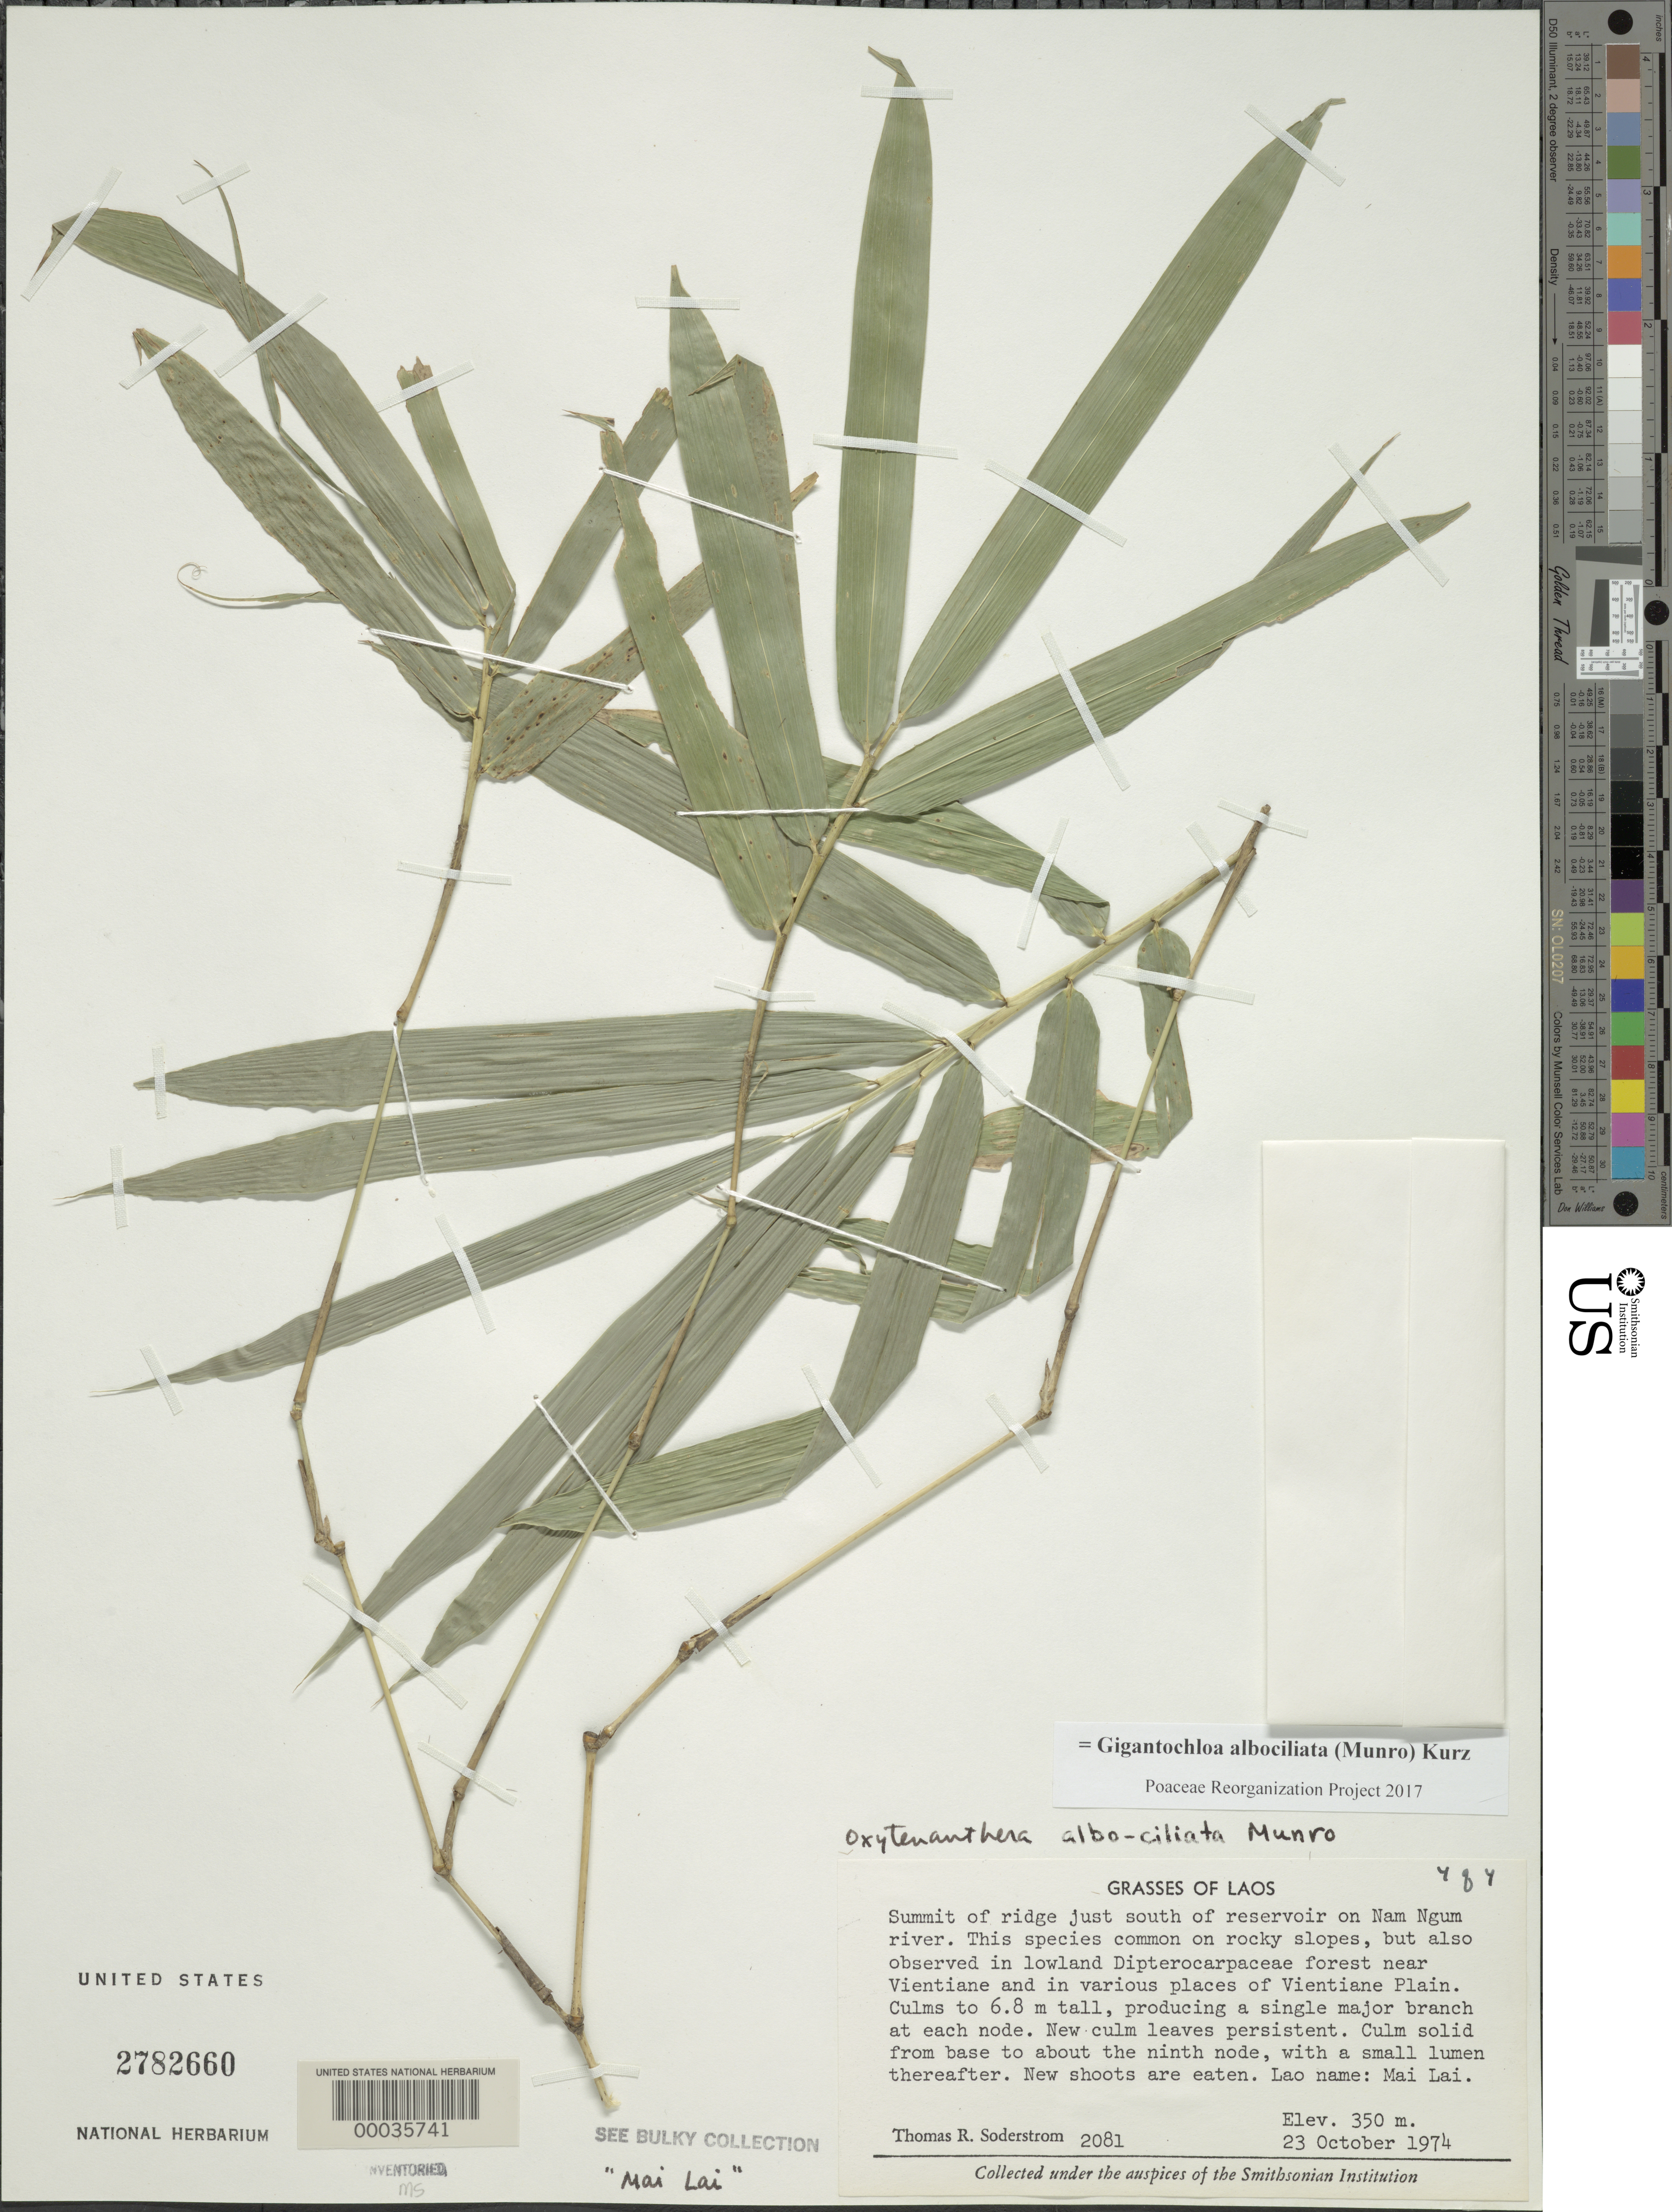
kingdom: Plantae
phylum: Tracheophyta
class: Liliopsida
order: Poales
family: Poaceae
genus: Gigantochloa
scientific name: Gigantochloa albociliata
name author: (Munro) Kurz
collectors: T. R. Soderstrom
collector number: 2081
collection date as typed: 23 Oct 1974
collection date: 1974-10-23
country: Laos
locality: Nam Ngum River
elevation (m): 350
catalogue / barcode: US 2782660